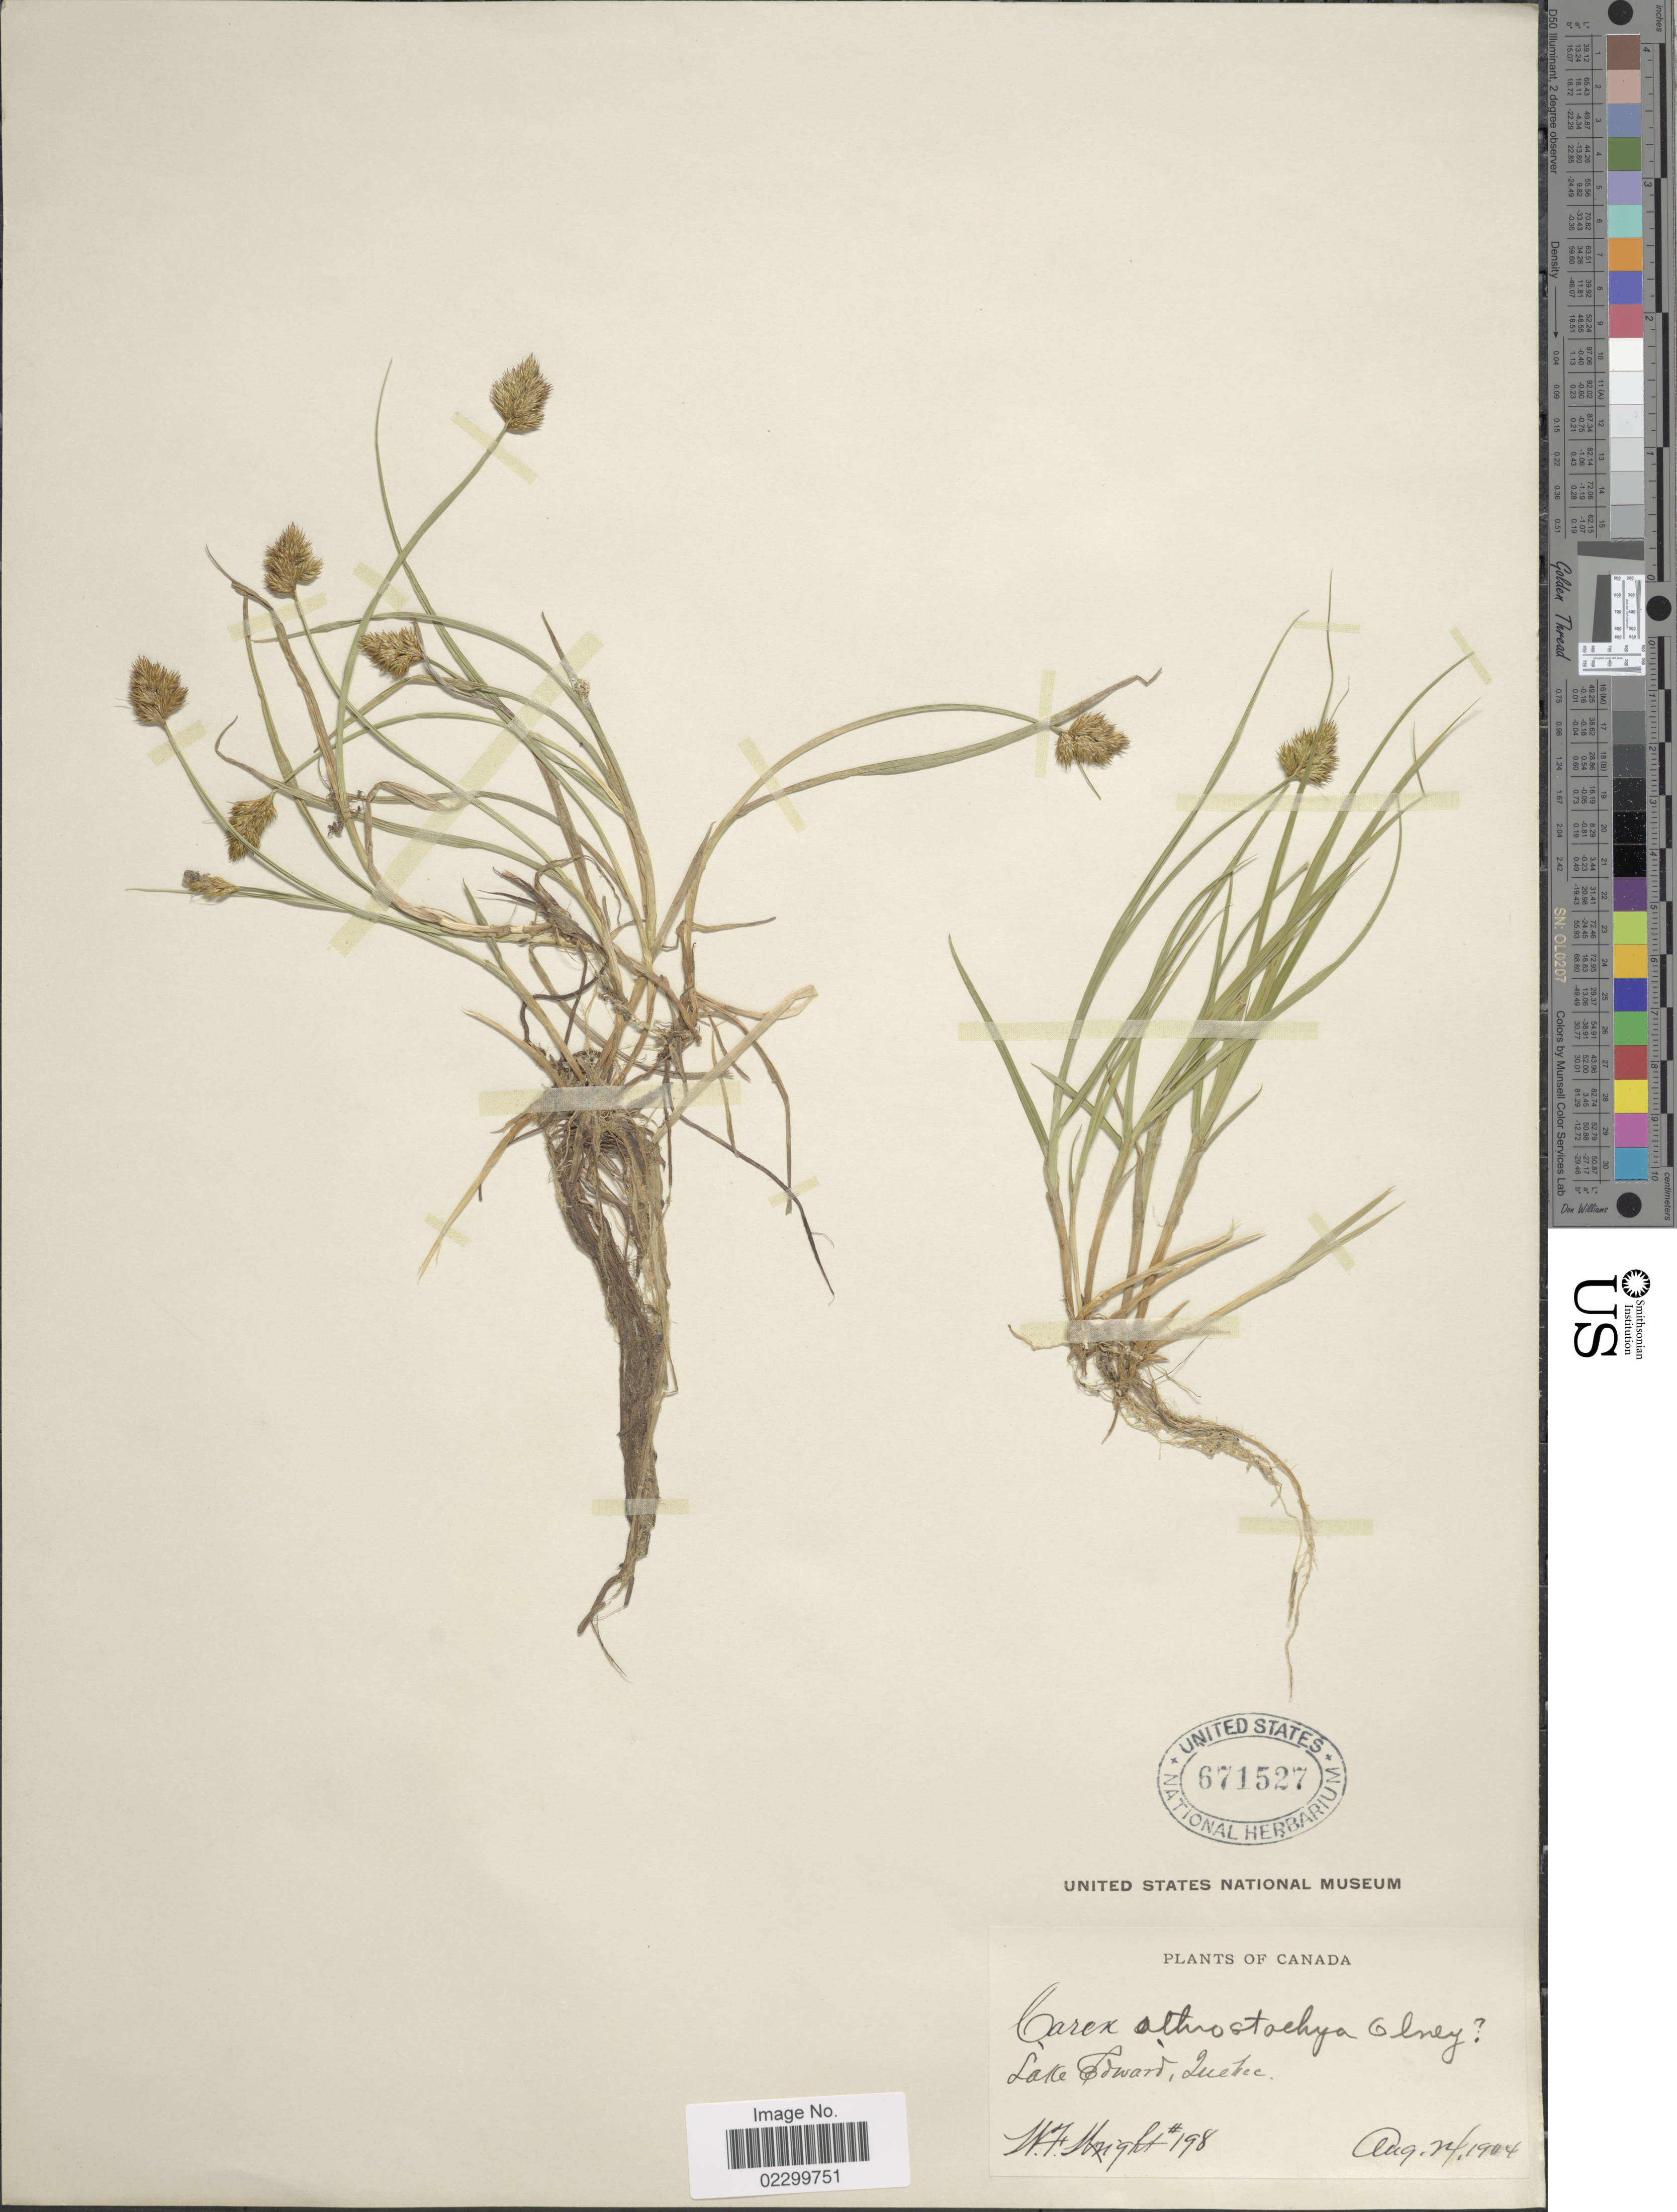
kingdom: Plantae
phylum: Tracheophyta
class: Liliopsida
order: Poales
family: Cyperaceae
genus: Carex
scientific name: Carex athrostachya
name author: Olney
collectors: W. F. Wright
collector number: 198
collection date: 1904-08-24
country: Canada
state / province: Quebec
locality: Lake Edward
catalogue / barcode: US 671527